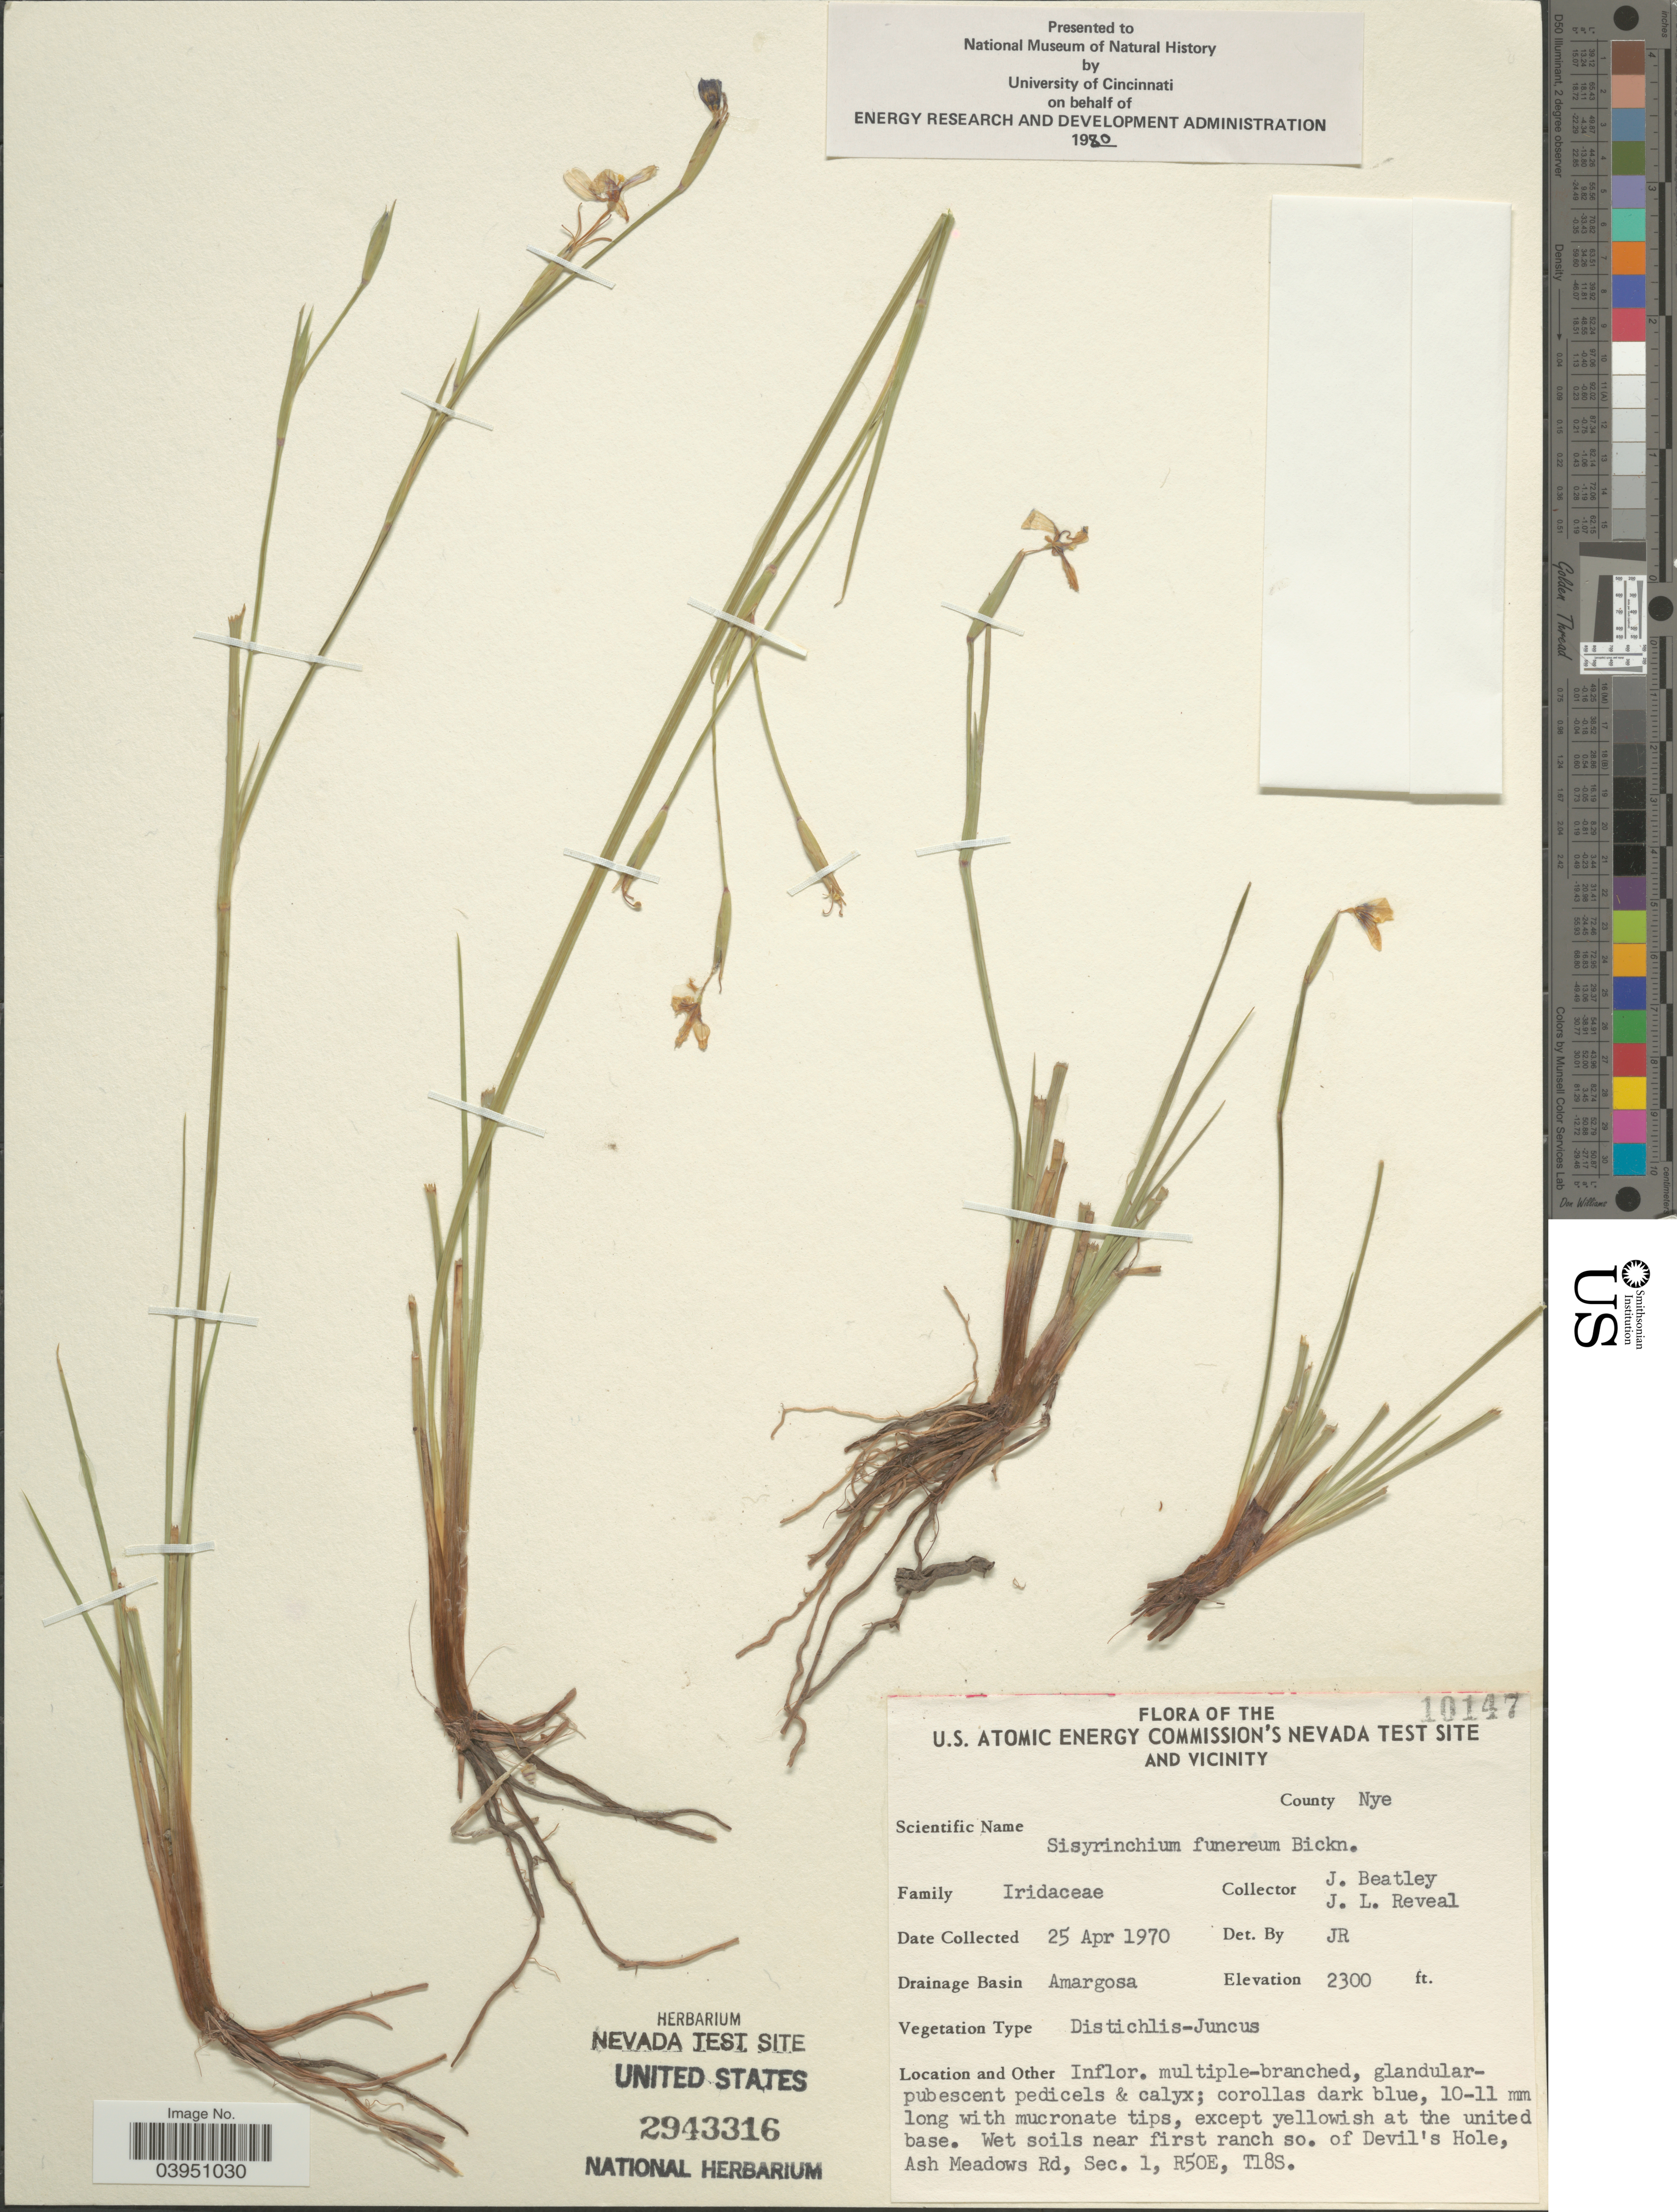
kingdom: Plantae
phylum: Tracheophyta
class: Liliopsida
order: Asparagales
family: Iridaceae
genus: Sisyrinchium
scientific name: Sisyrinchium funereum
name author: E.P. Bicknell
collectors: J. C. Beatley & J. L. Reveal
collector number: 10147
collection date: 1970-04-25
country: United States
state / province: Nevada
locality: U.S. Atomic Energy Commission's Nevada Test Site and Vicinity. County Nye. Drainage Basin Amargosa. Wet soils near first ranch so. of Devil's Hole, Ash Meadows Rd, Sec. 1, R50E, T18S.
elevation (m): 701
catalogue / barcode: US 2943316